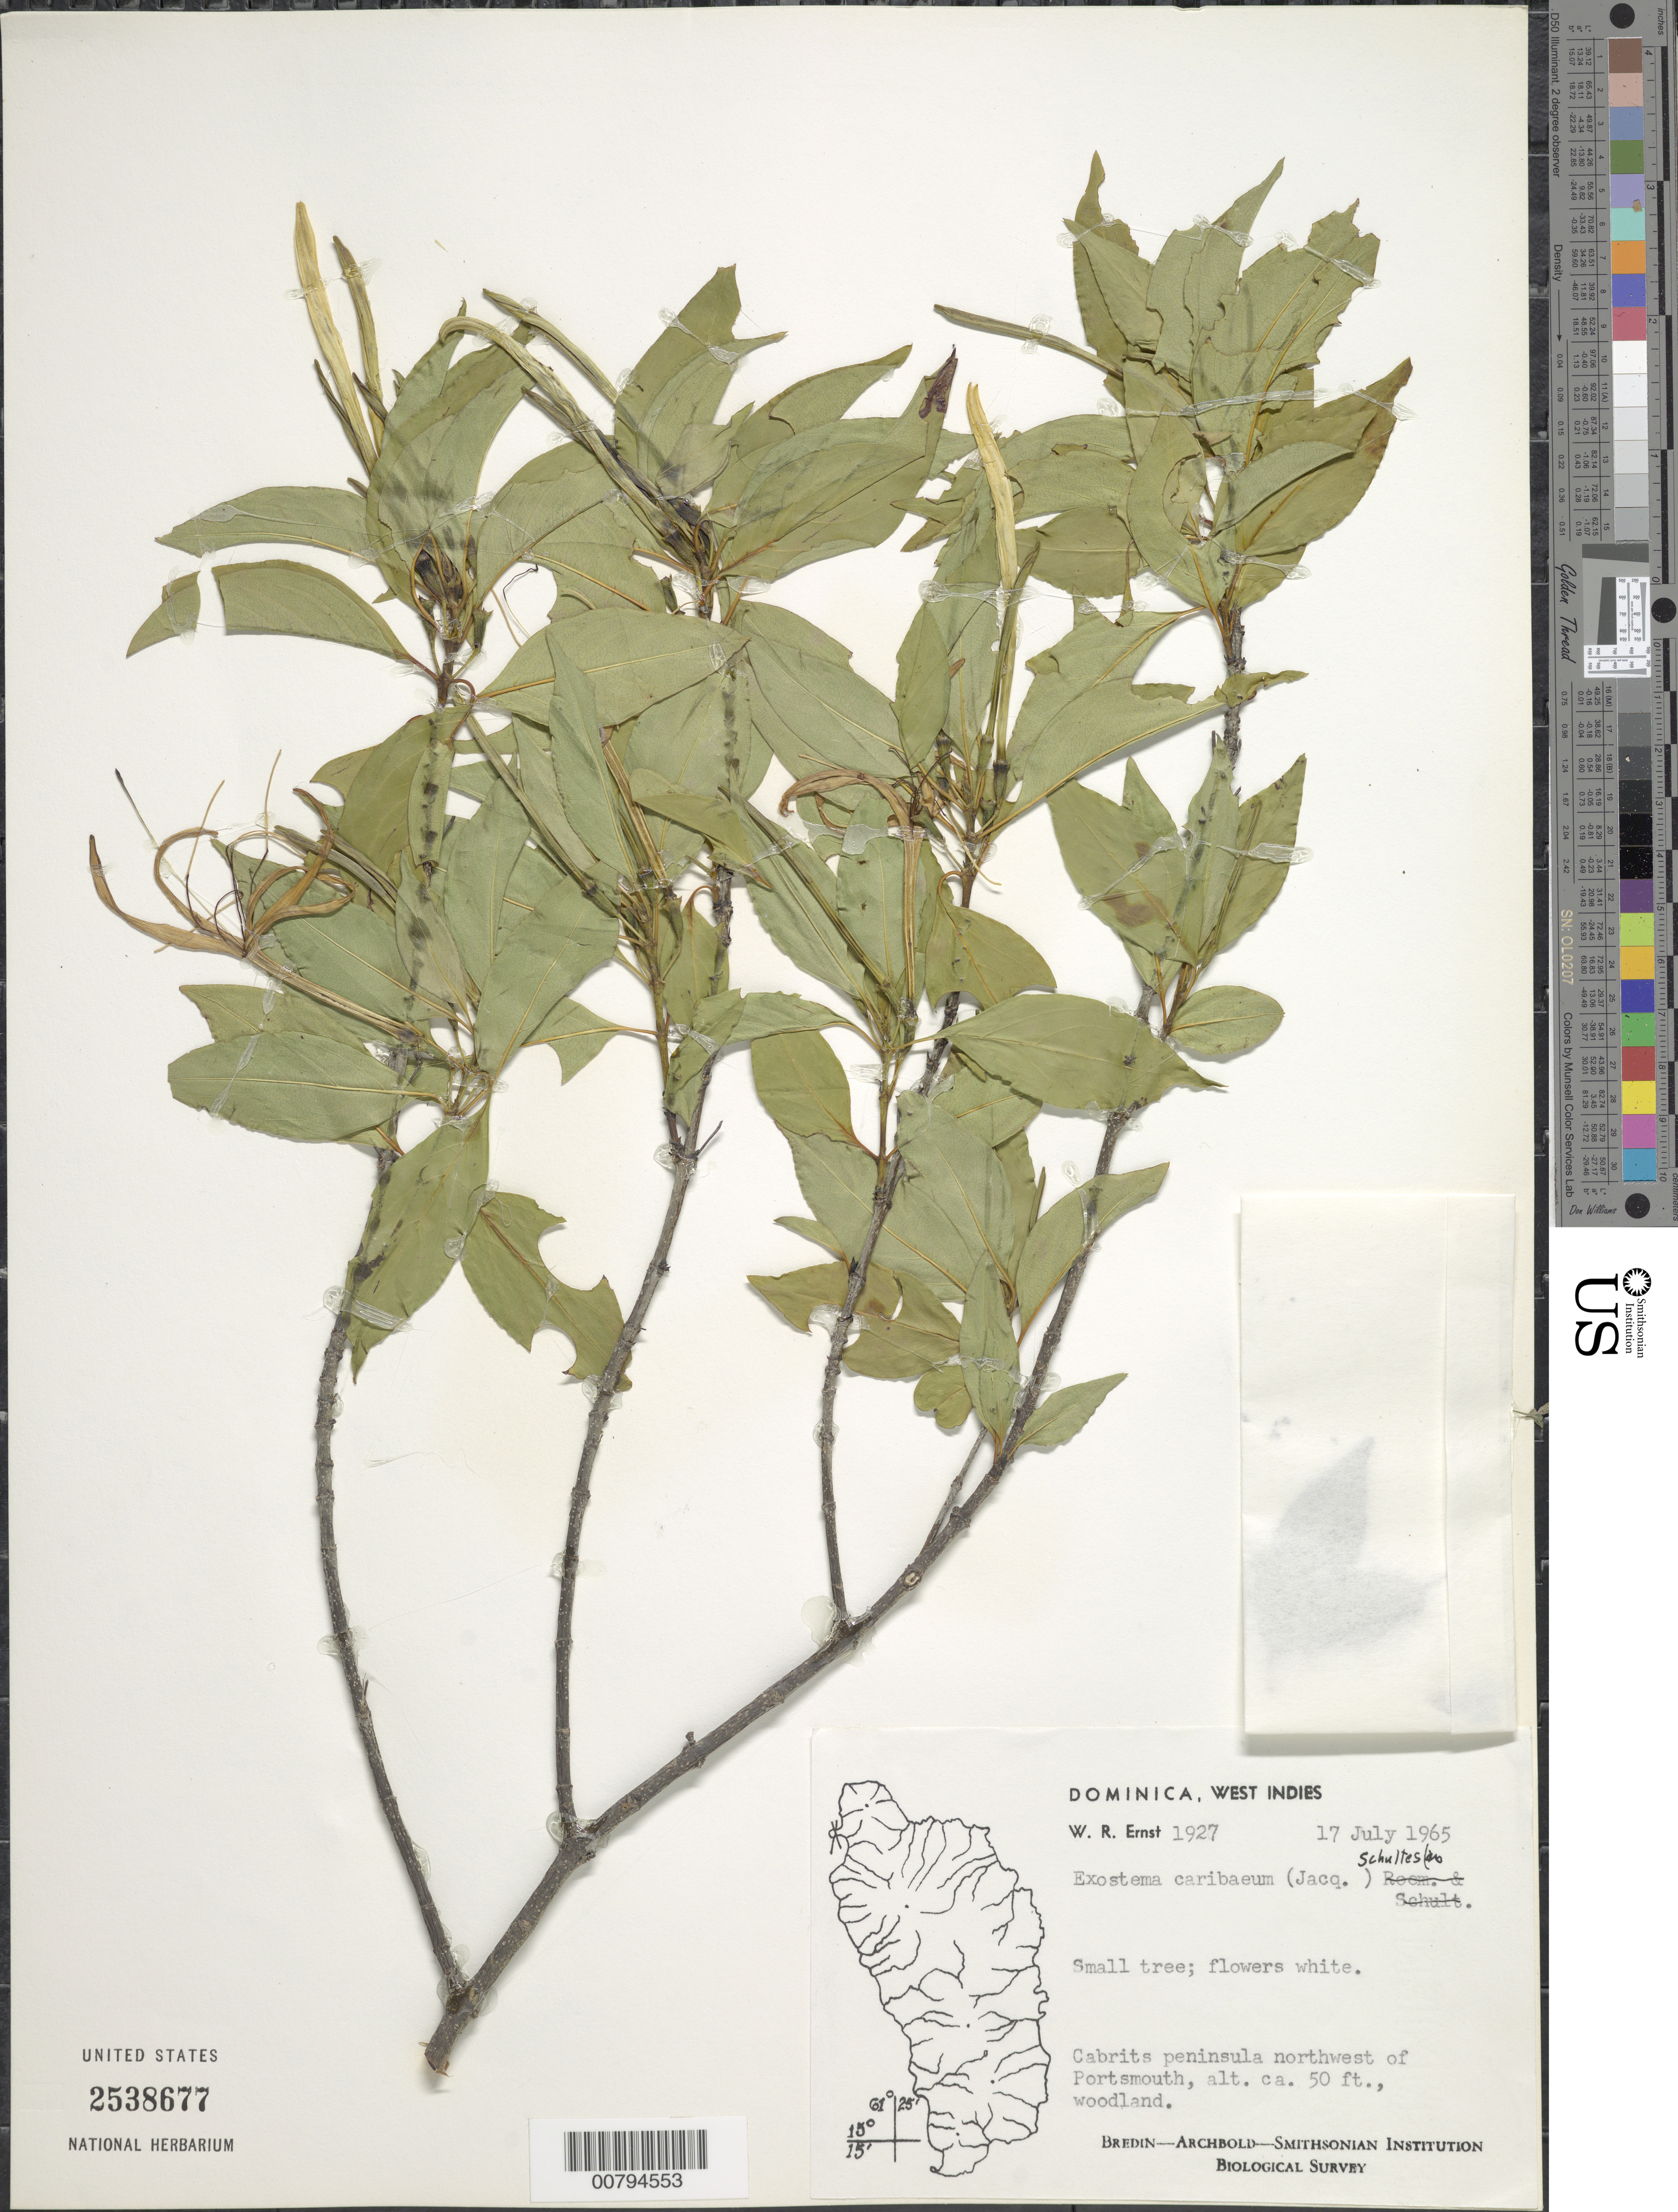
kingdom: Plantae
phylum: Tracheophyta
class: Magnoliopsida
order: Gentianales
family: Rubiaceae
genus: Exostema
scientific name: Exostema caribaeum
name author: (Jacq.) Roem. & Schult.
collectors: W. R. Ernst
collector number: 1927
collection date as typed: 17 Jul 1965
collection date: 1965-07-17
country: Dominica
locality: Cabrits Peninsula, northwest of Portsmouth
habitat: Woodland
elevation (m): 15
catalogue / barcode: US 2538677